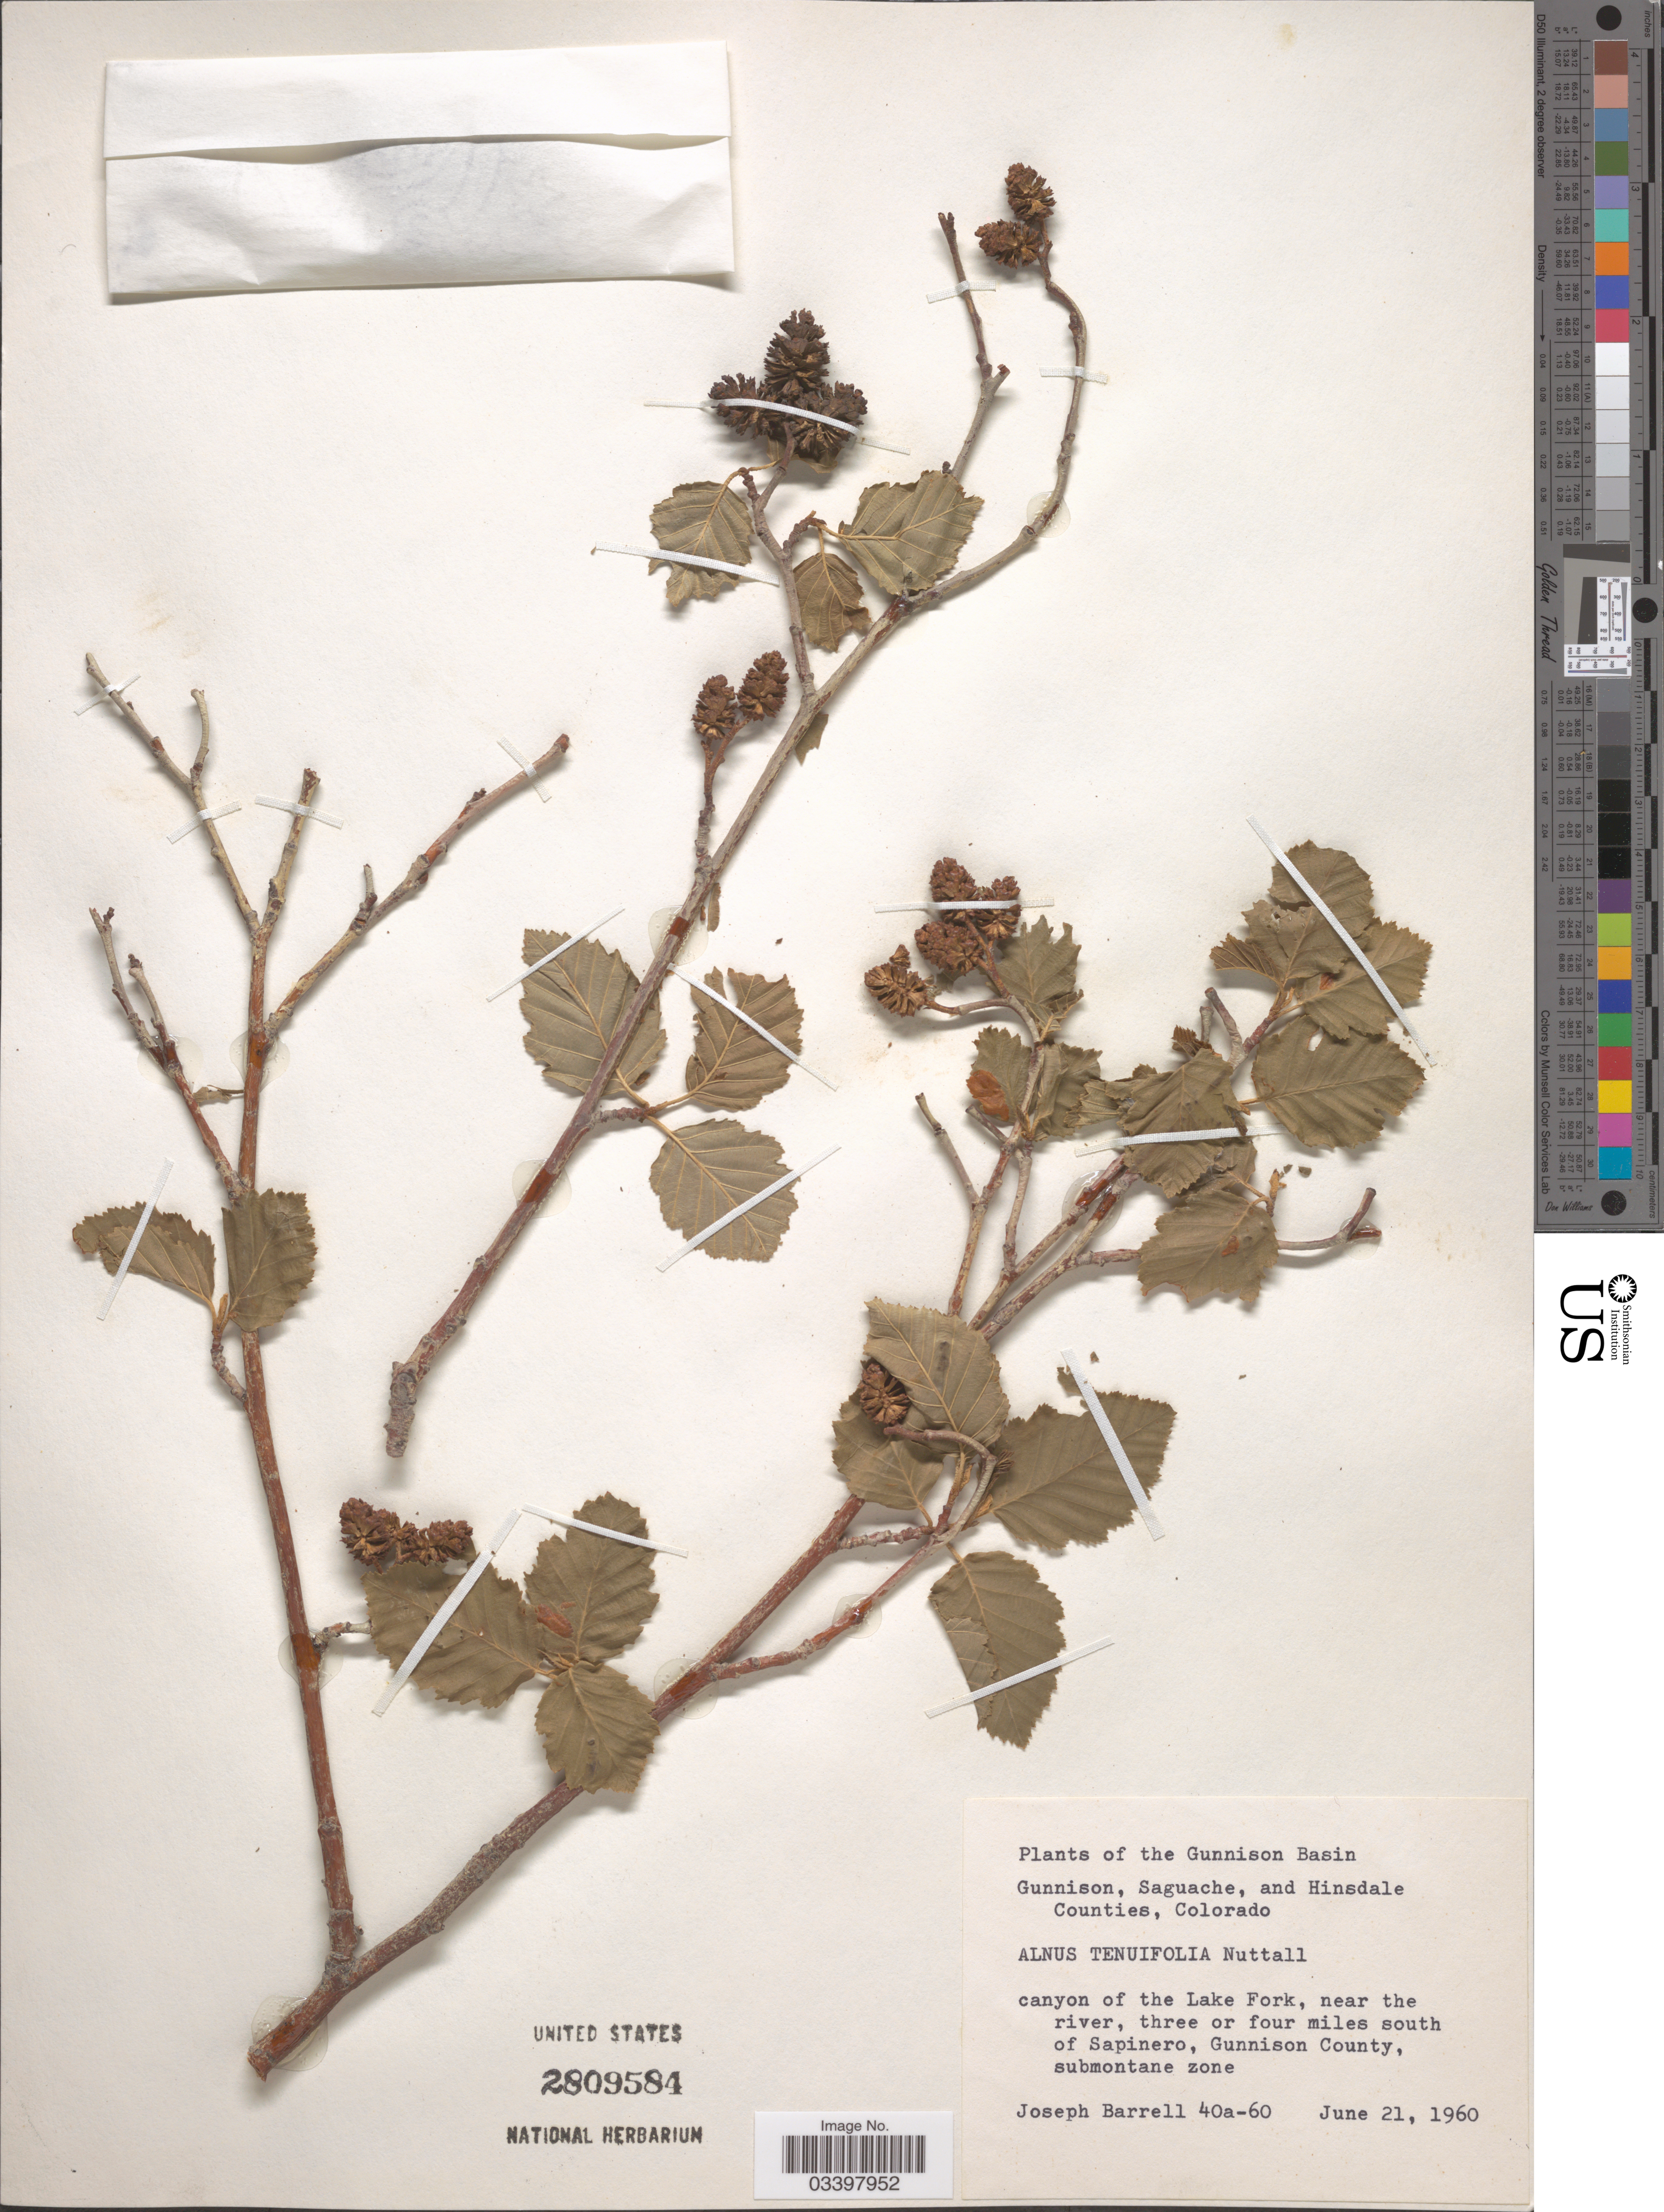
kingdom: Plantae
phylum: Tracheophyta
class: Magnoliopsida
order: Fagales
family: Betulaceae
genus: Alnus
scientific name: Alnus tenuifolia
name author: Nutt.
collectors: J. Barrell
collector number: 40a-60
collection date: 1960-06-21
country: United States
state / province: Colorado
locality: The Gunnison Basin. Canyon of the Lake Fork, near the river, three or four miles south of Sapinero, Gunnison County.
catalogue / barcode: US 2809584